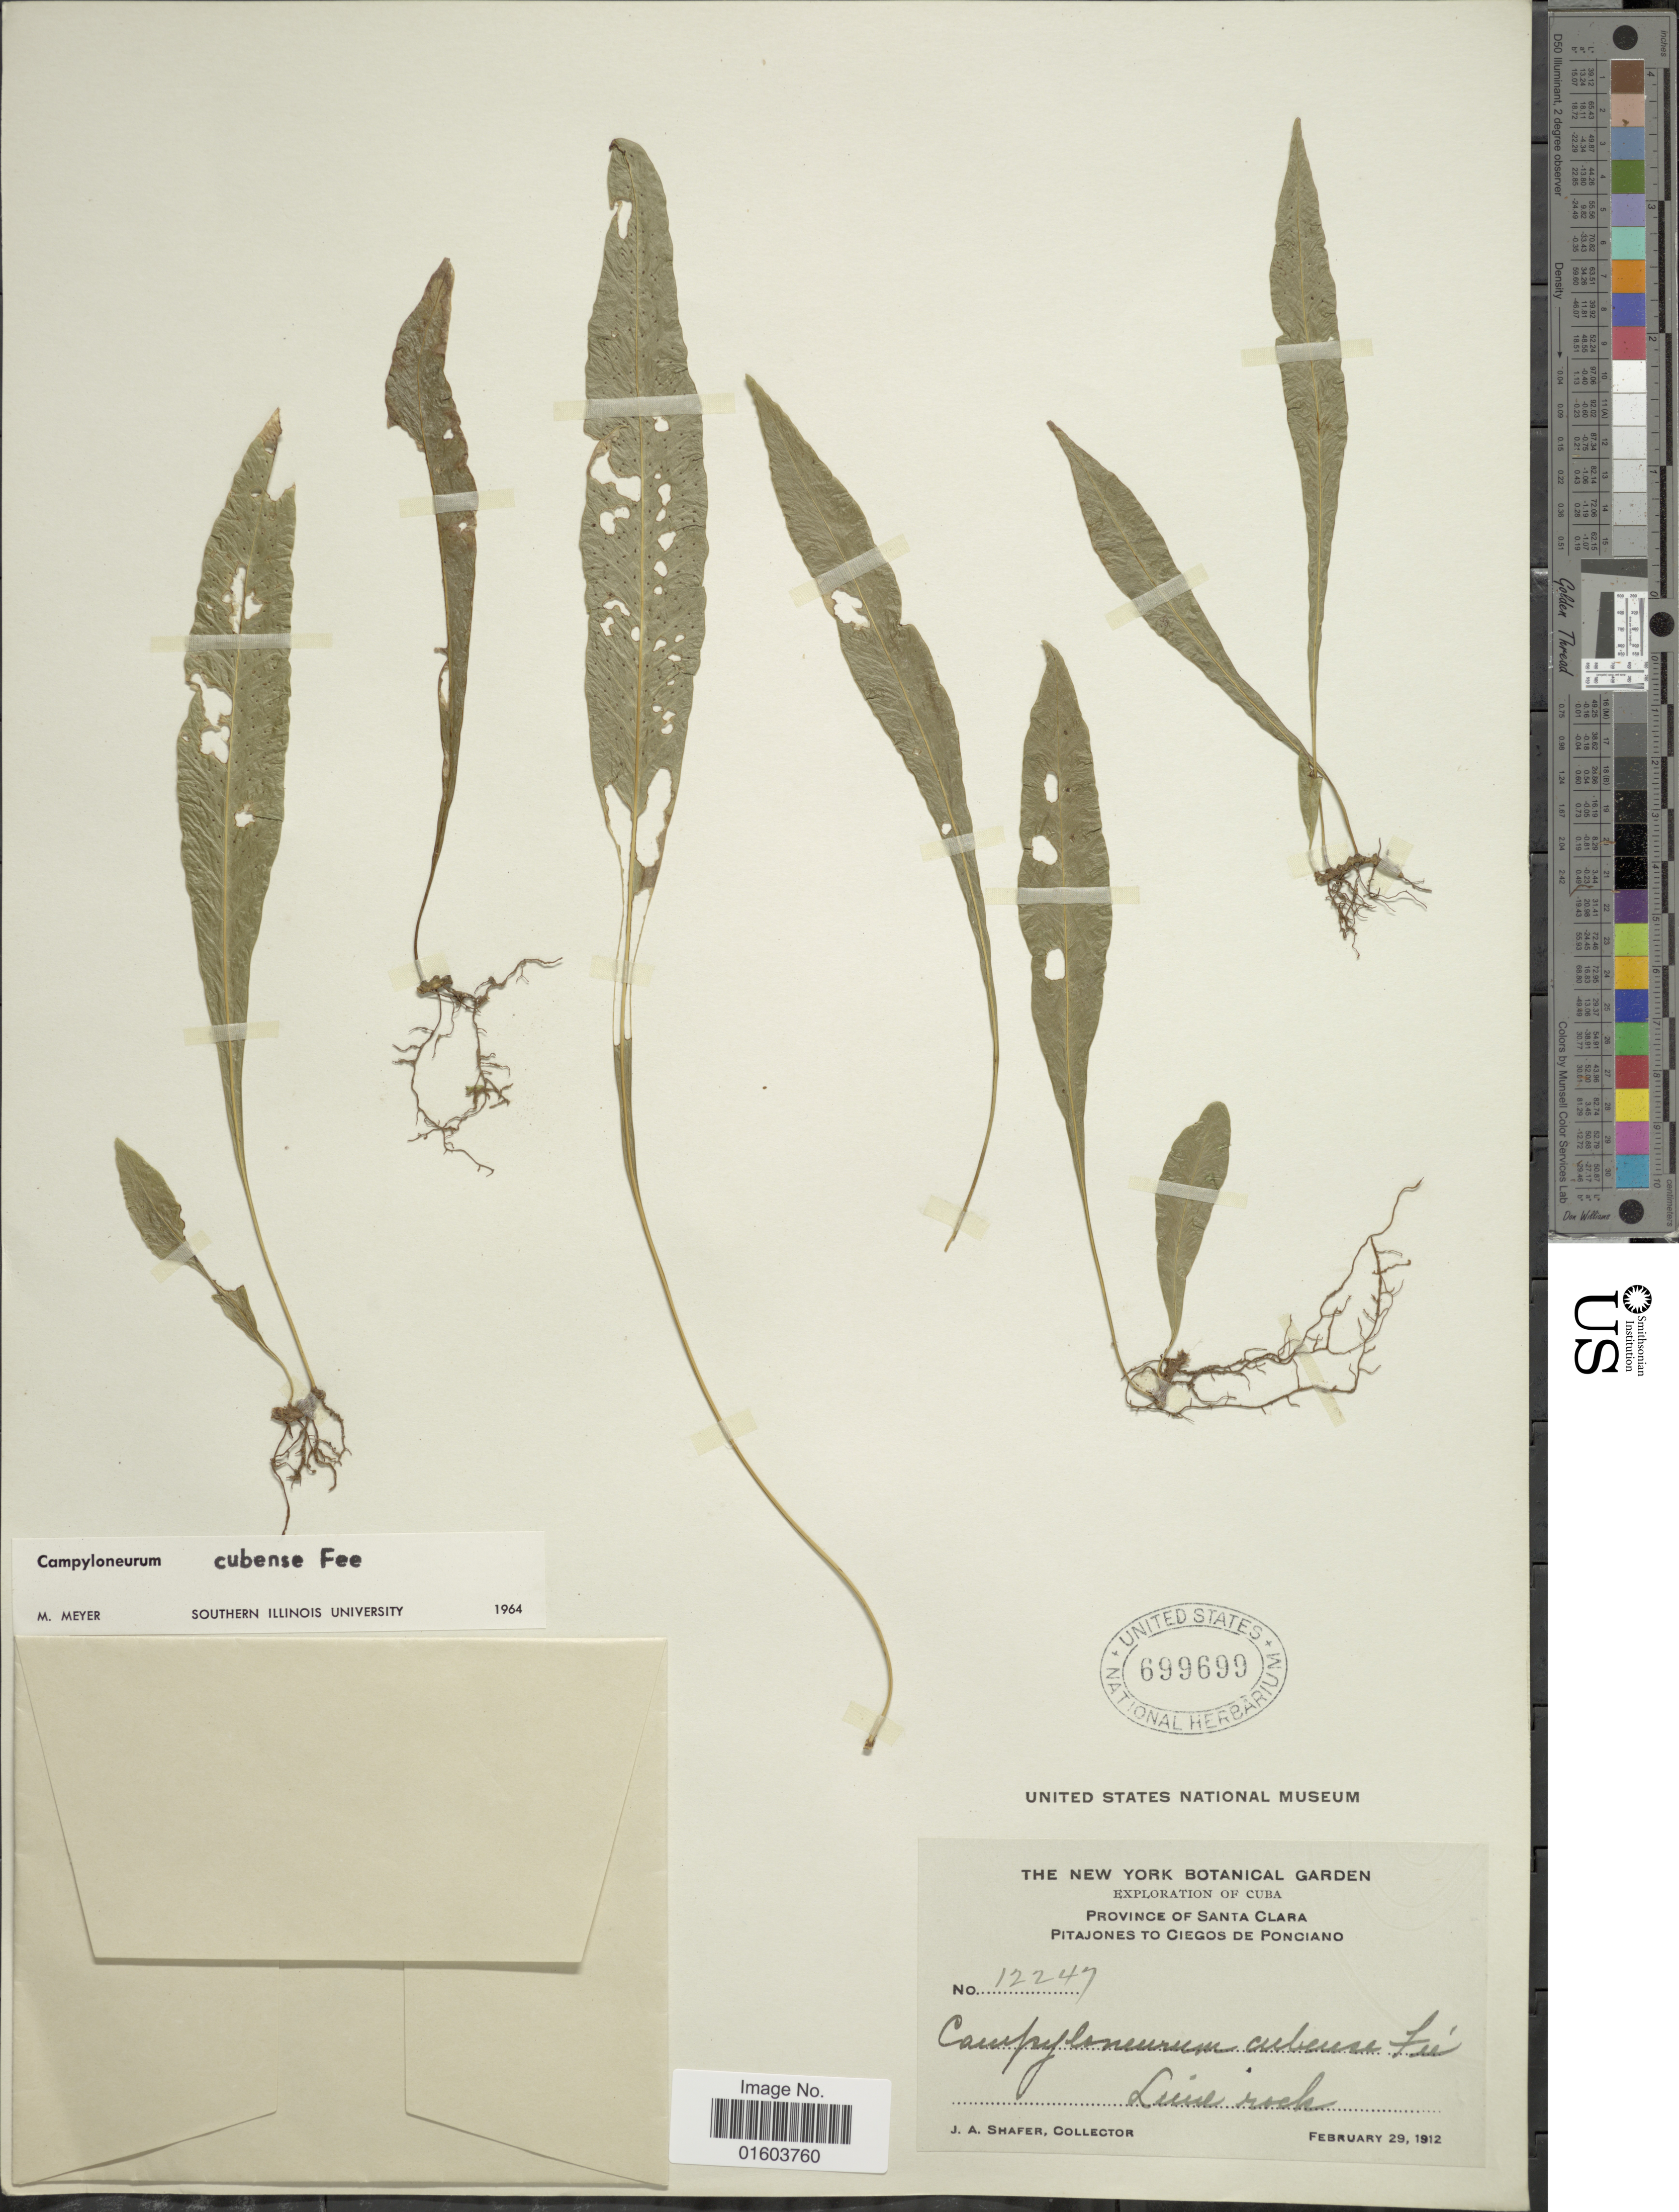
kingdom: Plantae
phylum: Tracheophyta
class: Polypodiopsida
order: Polypodiales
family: Polypodiaceae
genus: Campyloneurum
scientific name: Campyloneurum vexatum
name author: Ching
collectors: J. A. Shafer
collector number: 12247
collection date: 1912-02-29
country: Cuba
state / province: Las Villas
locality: Santa Clara, Pitajones to Ciegos de Ponciano.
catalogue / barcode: US 699699